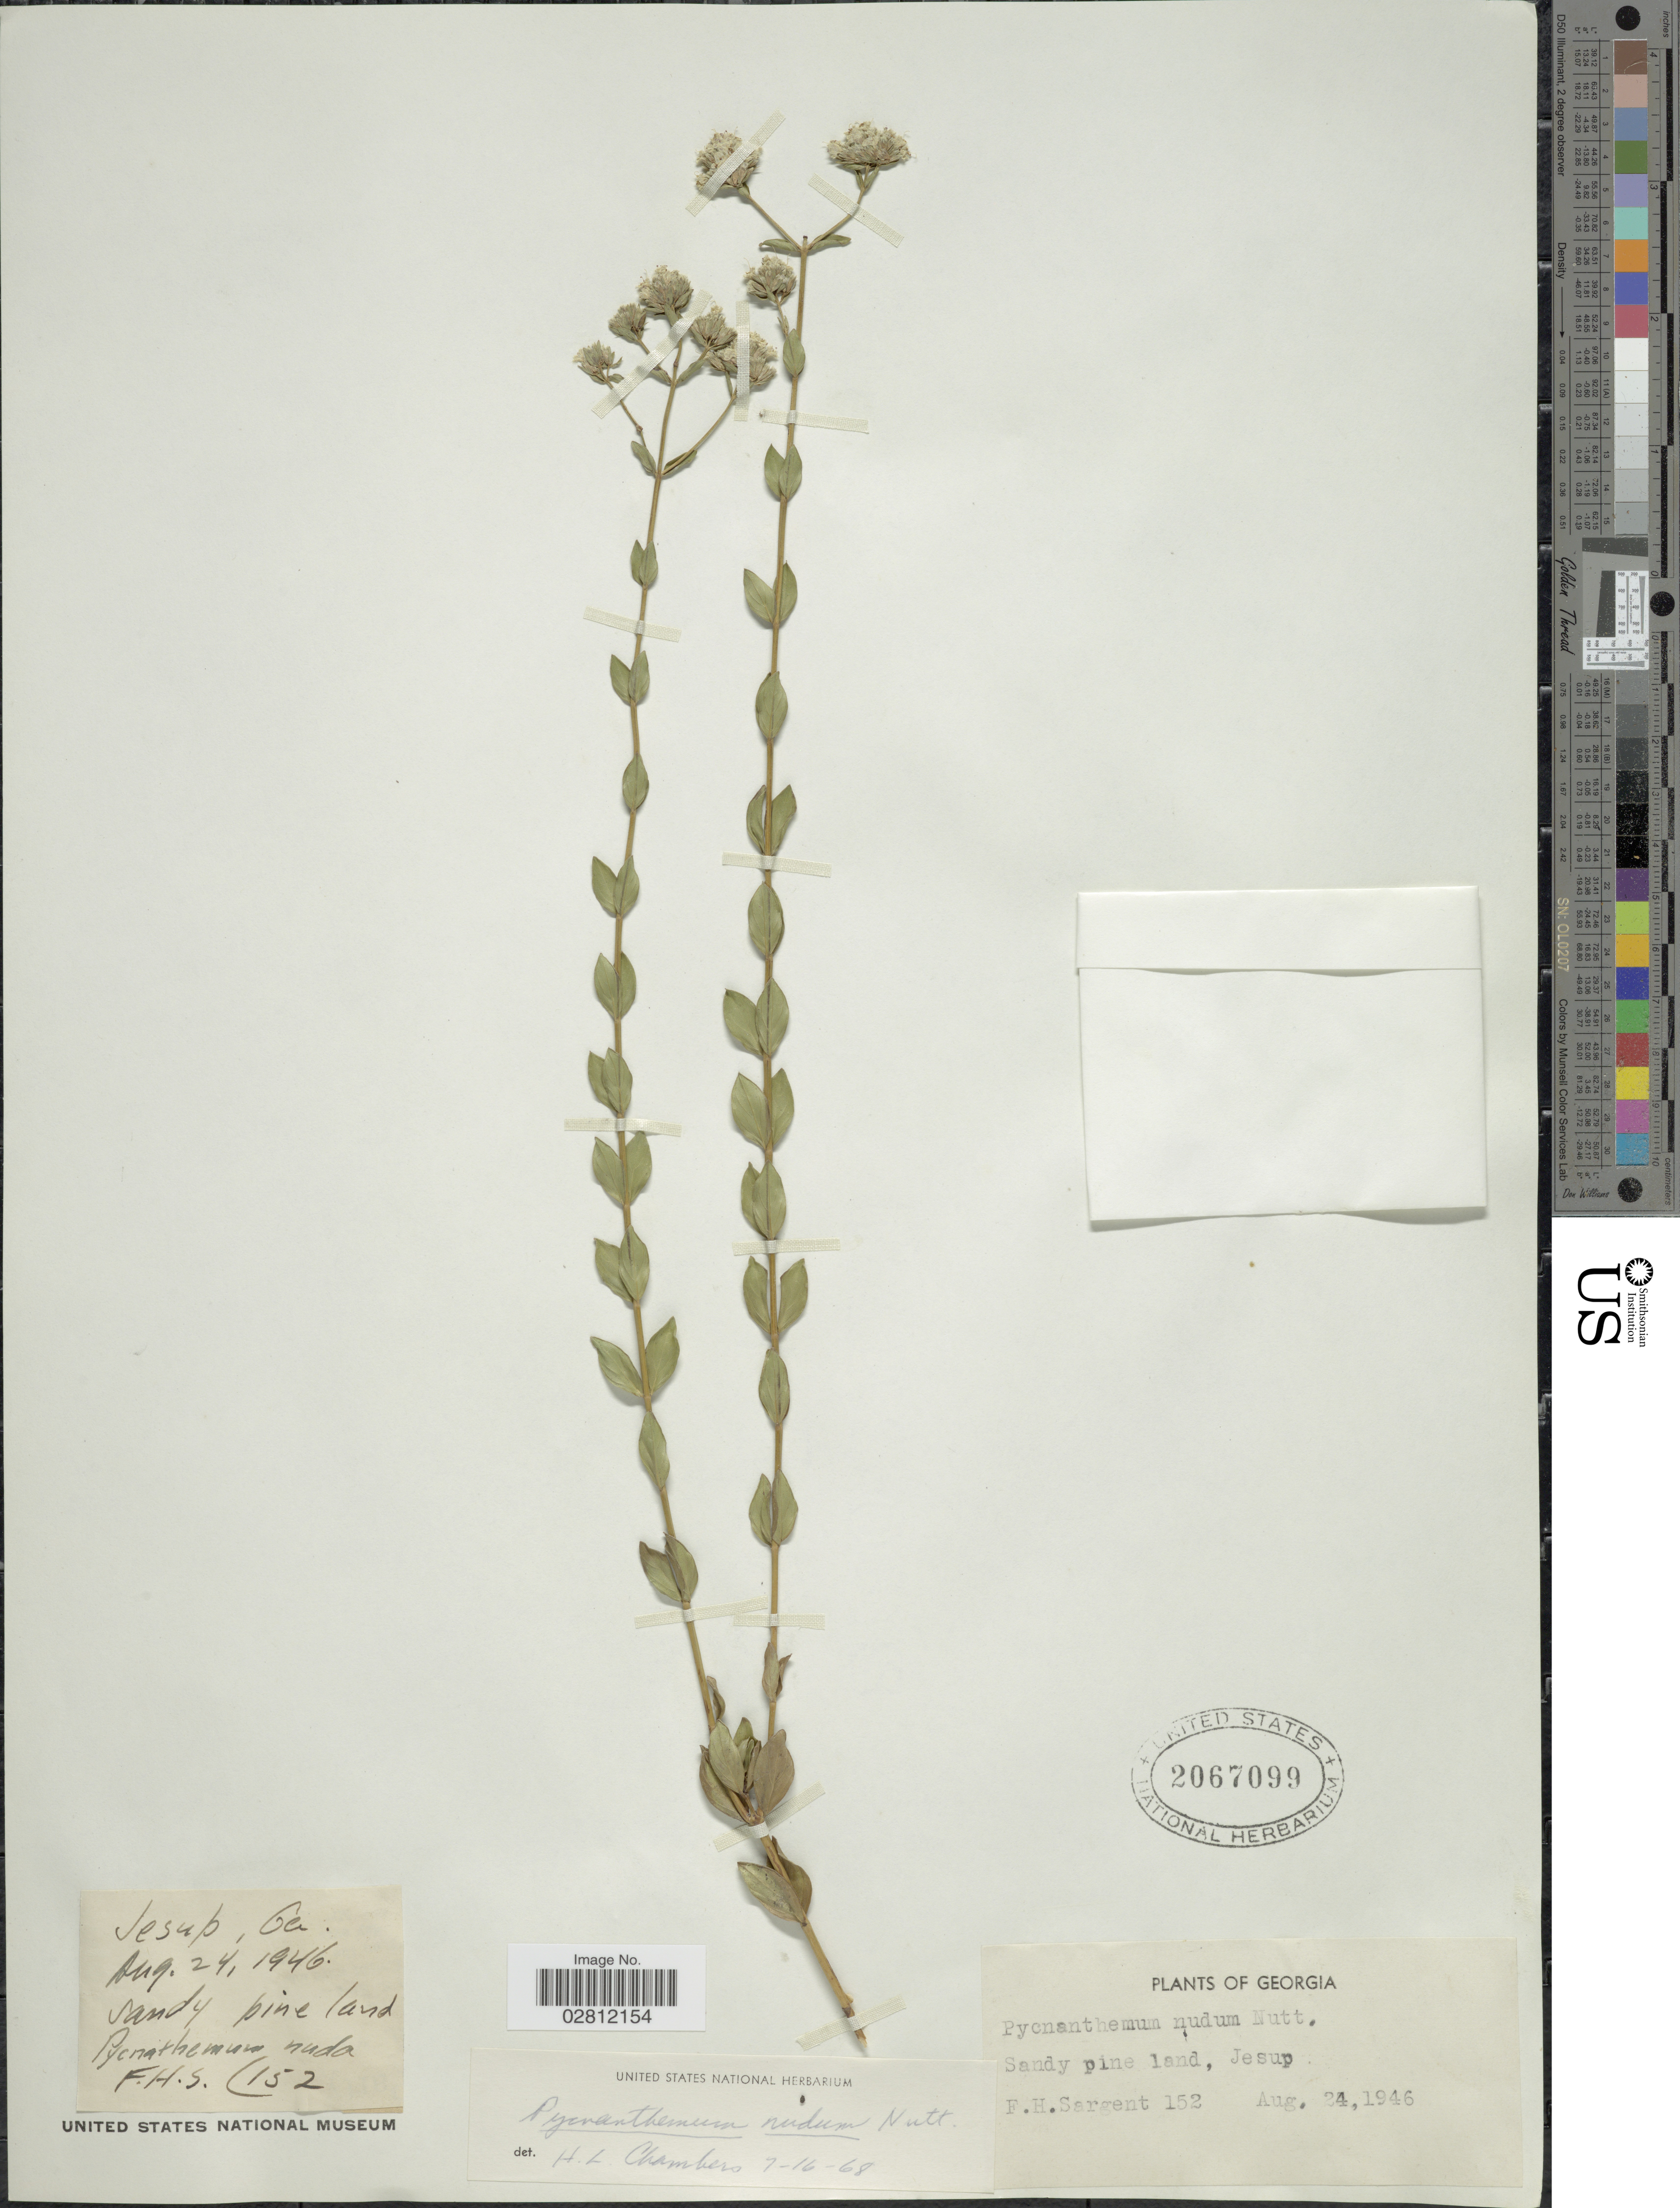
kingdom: Plantae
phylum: Tracheophyta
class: Magnoliopsida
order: Lamiales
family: Lamiaceae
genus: Pycnanthemum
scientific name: Pycnanthemum nudum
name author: Nutt.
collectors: F. H. Sargent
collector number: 152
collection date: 1946-08-24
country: United States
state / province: Georgia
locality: Jesup.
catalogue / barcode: US 2067099